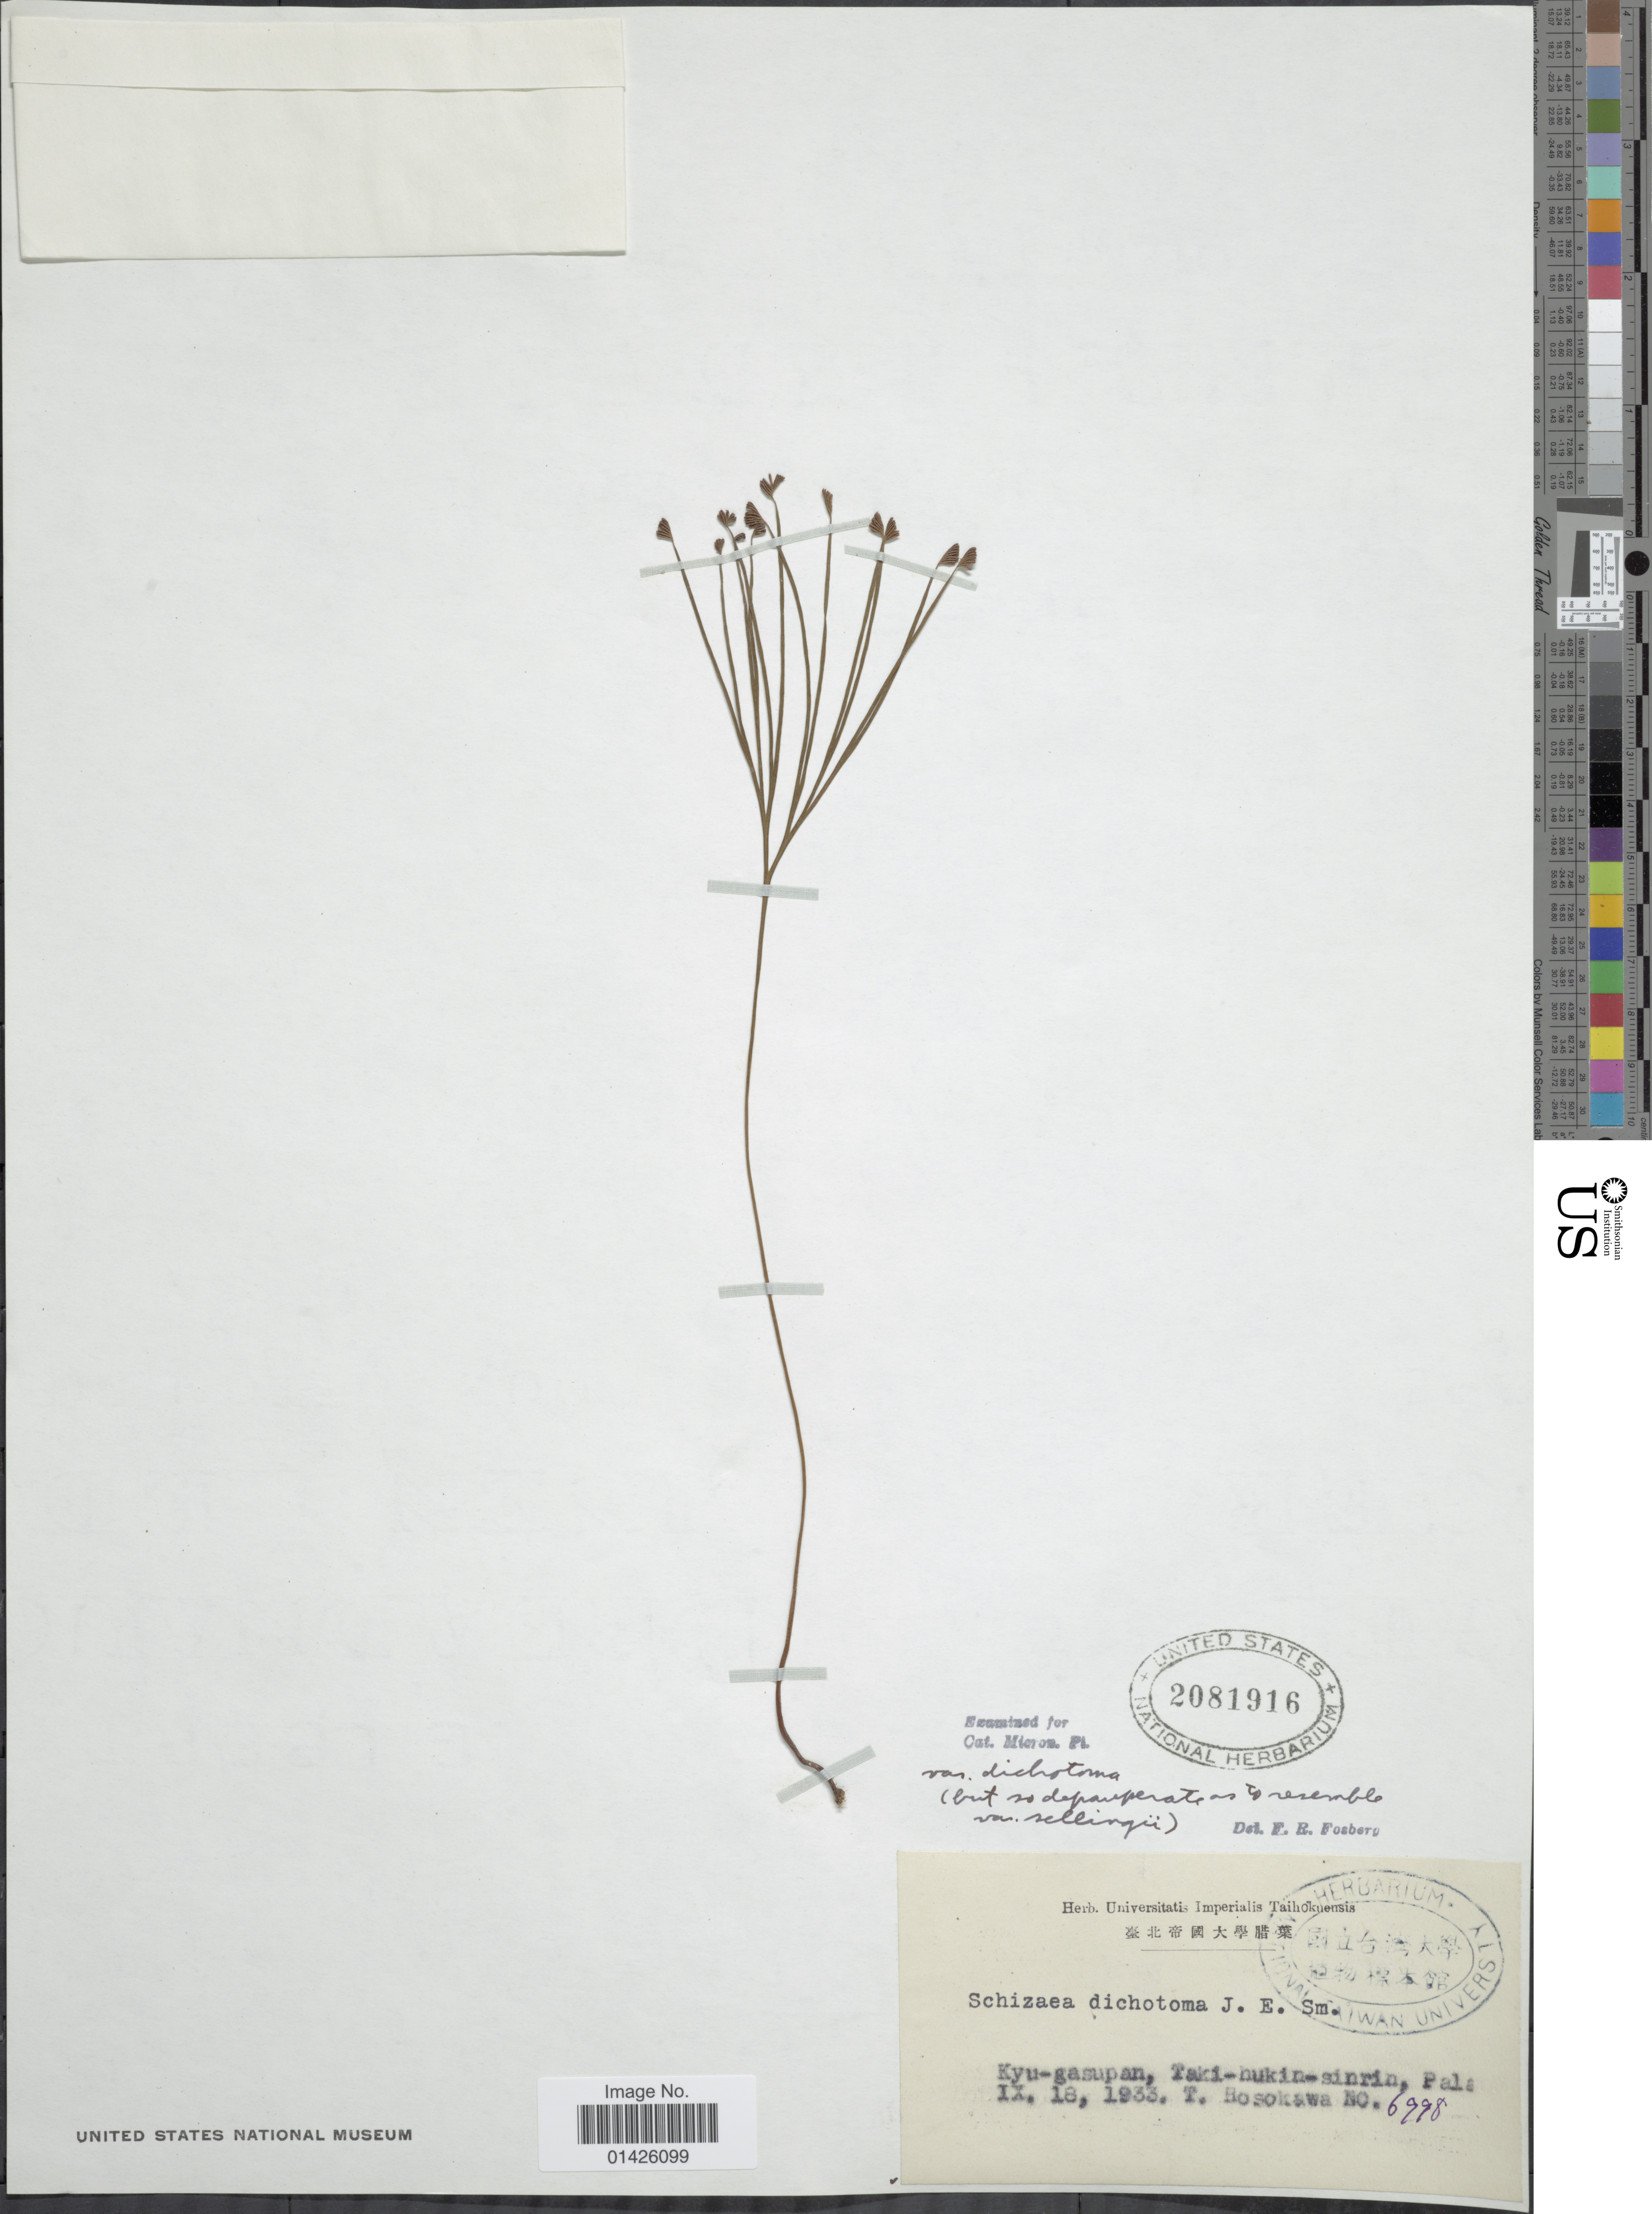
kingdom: Plantae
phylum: Tracheophyta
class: Polypodiopsida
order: Schizaeales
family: Schizaeaceae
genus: Schizaea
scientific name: Schizaea dichotoma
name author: (L.) J. Sm.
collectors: T. Hosokawa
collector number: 6998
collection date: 1933-09-18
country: Palau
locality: Kyu-gasupan, Taki-hukin-sinrin, Pala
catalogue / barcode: US 2081916